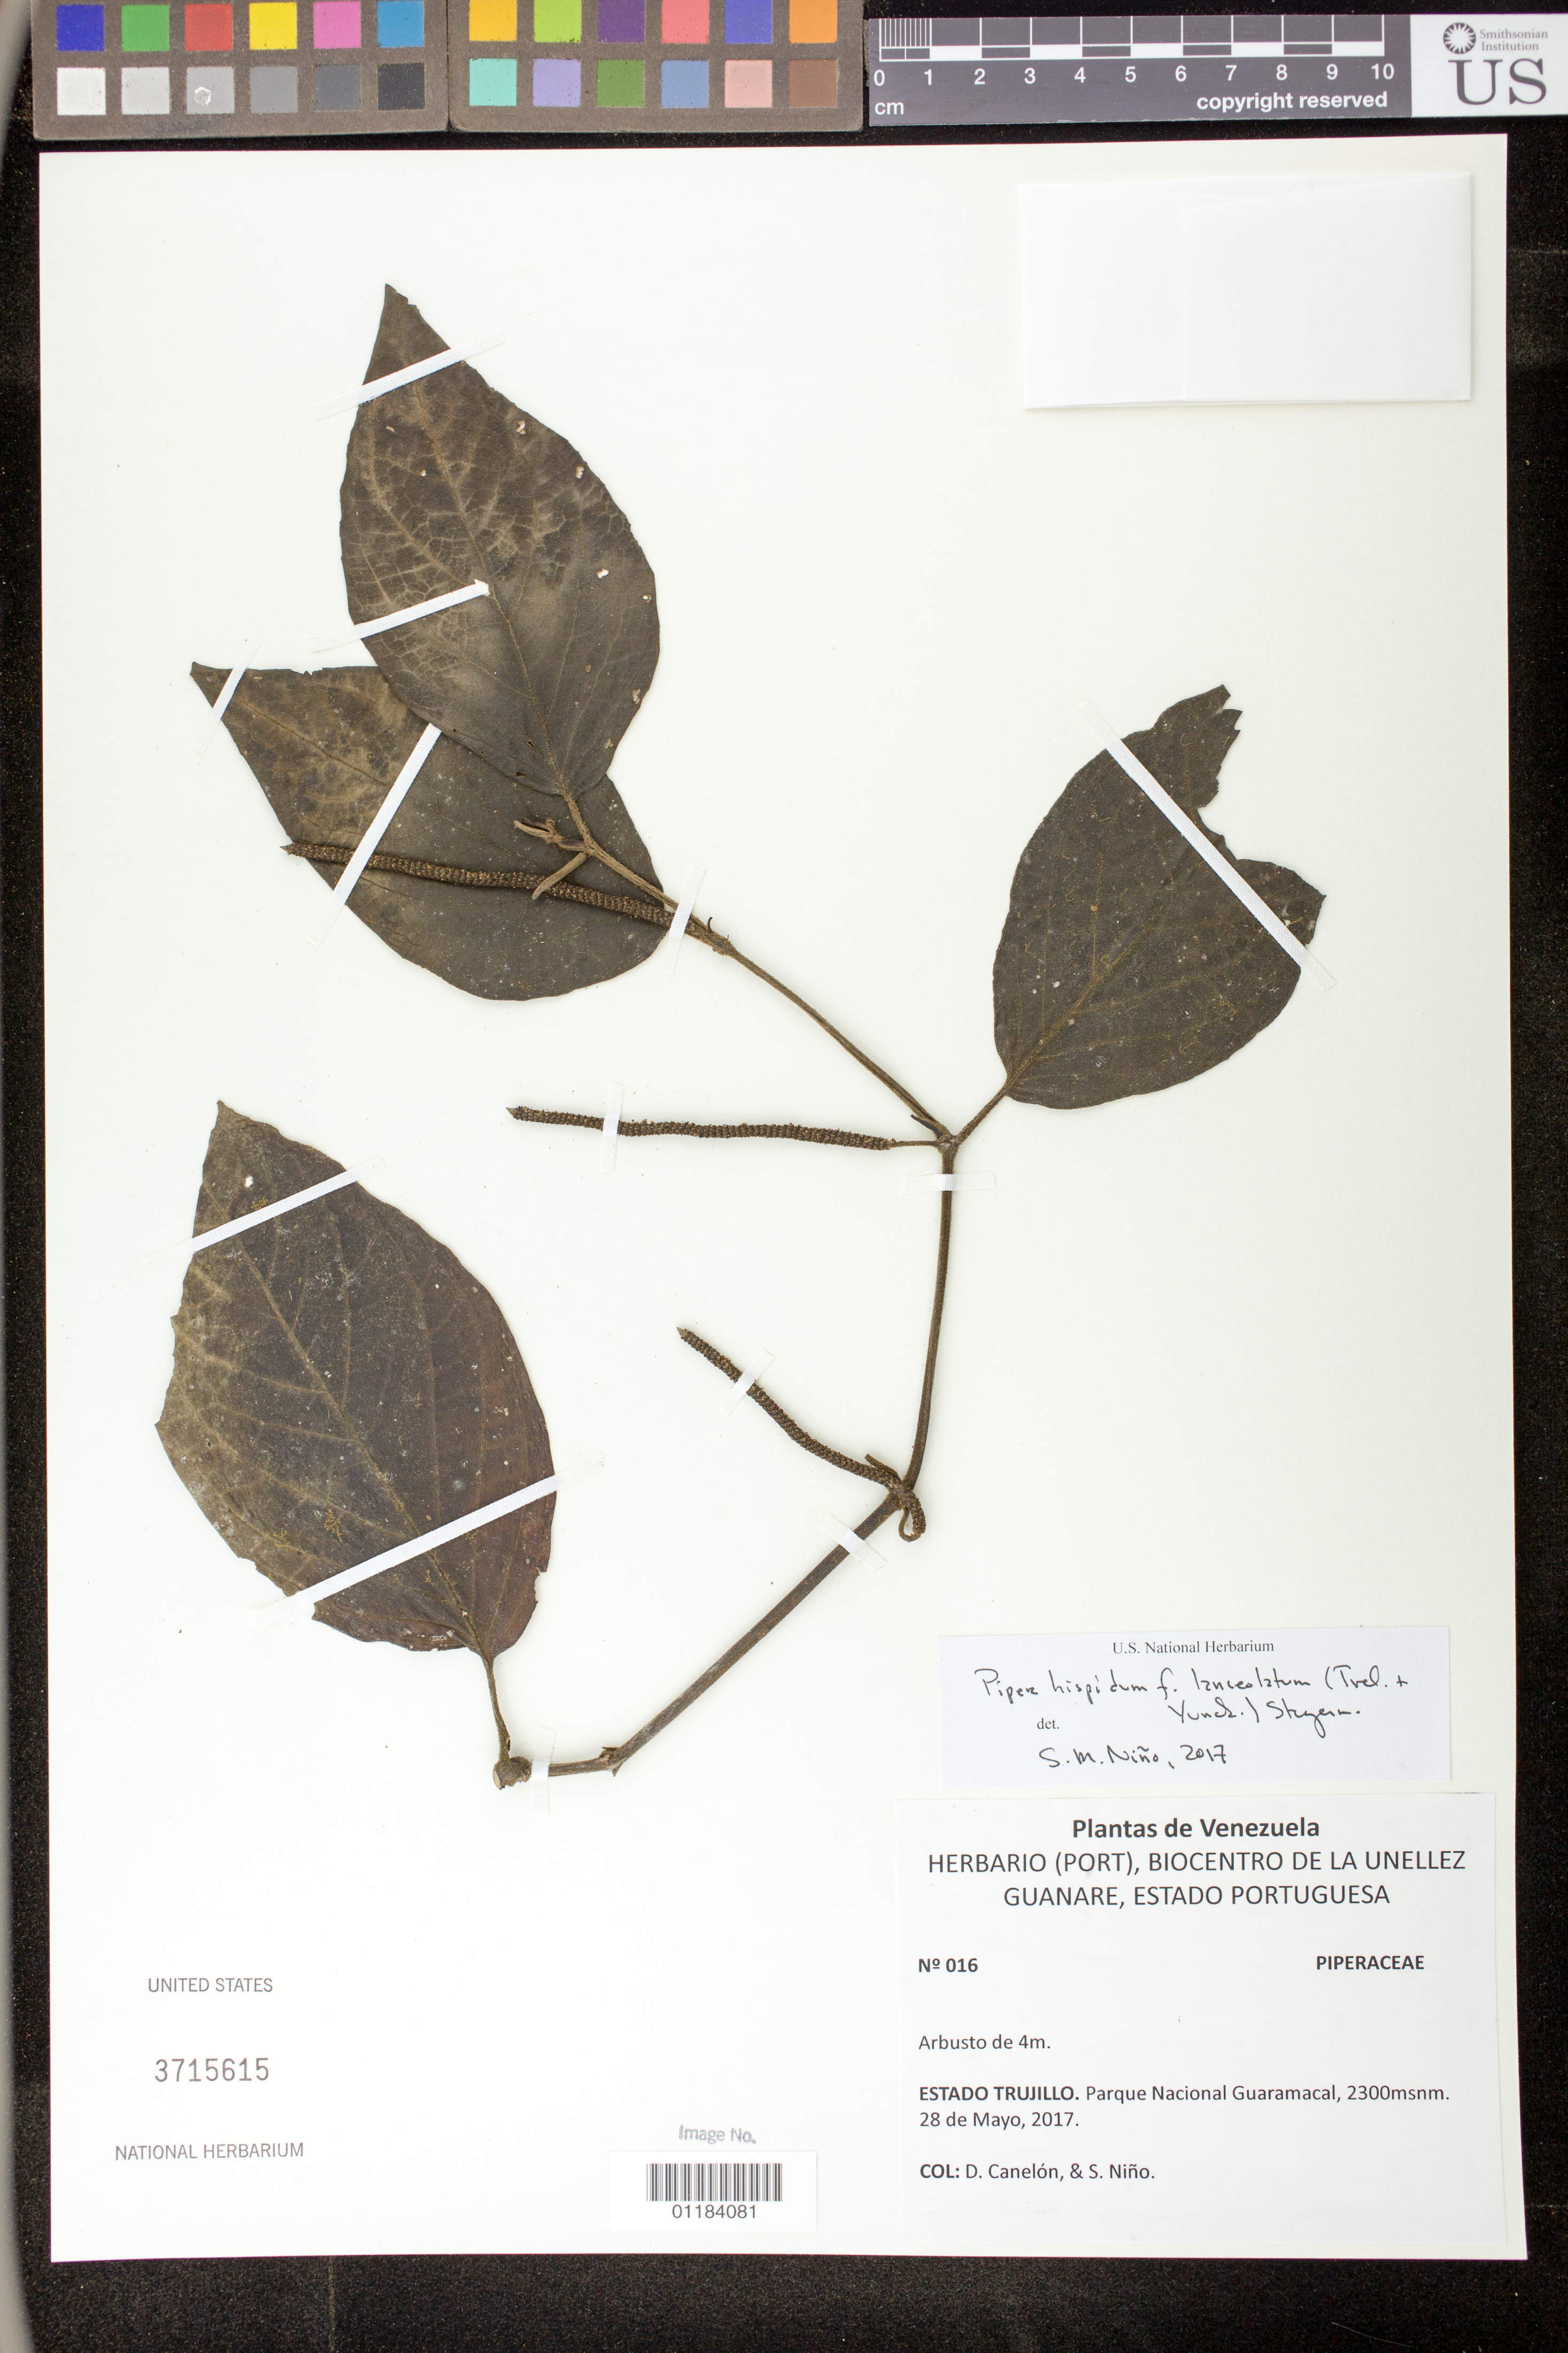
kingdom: Plantae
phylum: Tracheophyta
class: Magnoliopsida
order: Piperales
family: Piperaceae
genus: Piper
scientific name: Piper hispidum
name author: Sw.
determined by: Dorr, L. J., (BOT), Smithsonian Institution - National Museum of Natural History (UNITED STATES)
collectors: D. Canelón & S. M. Niño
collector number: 16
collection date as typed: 28 de Mayo, 2017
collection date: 2017-05-28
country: Venezuela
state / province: Trujillo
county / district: Boconó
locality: Parque Nacional Guaramacal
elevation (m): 2300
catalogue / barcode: US 3715615